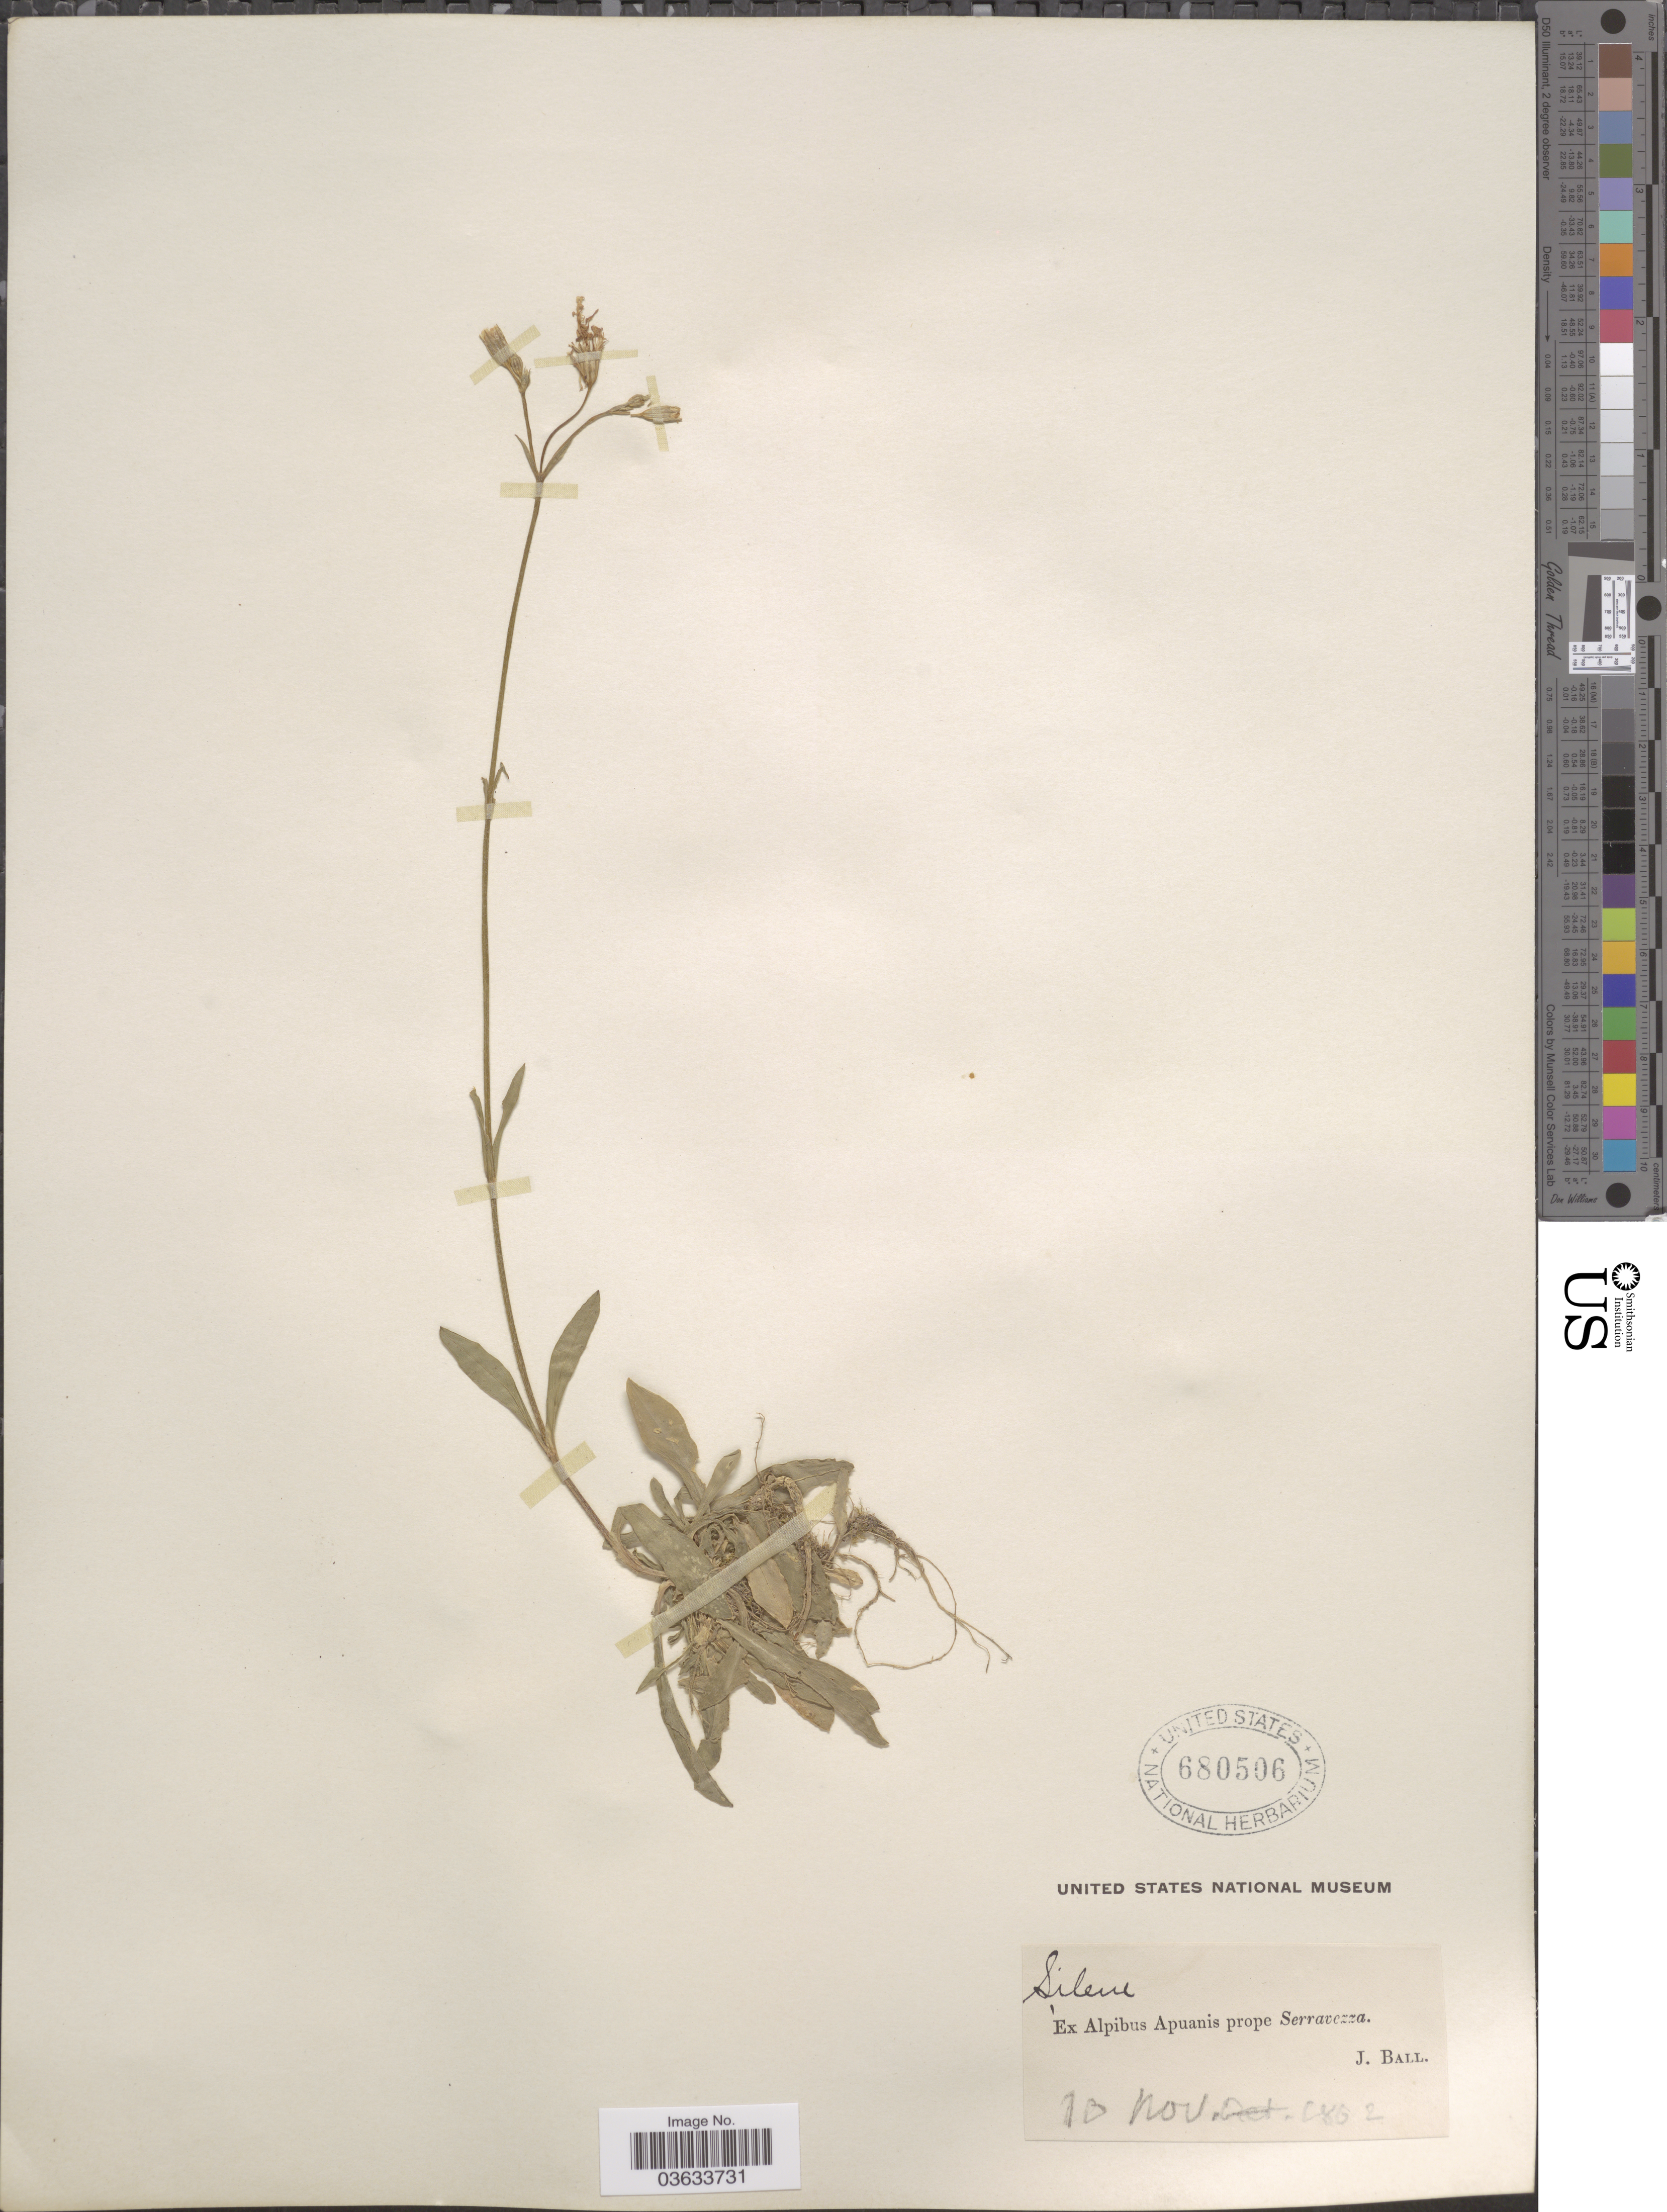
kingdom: Plantae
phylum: Tracheophyta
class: Magnoliopsida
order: Caryophyllales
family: Caryophyllaceae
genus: Silene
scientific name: Silene nutans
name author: L.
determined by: Du Pasquier, P.-E.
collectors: J. Ball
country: Italy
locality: Ex Alpibus Apuanis prope Serravezza.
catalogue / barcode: US 680506